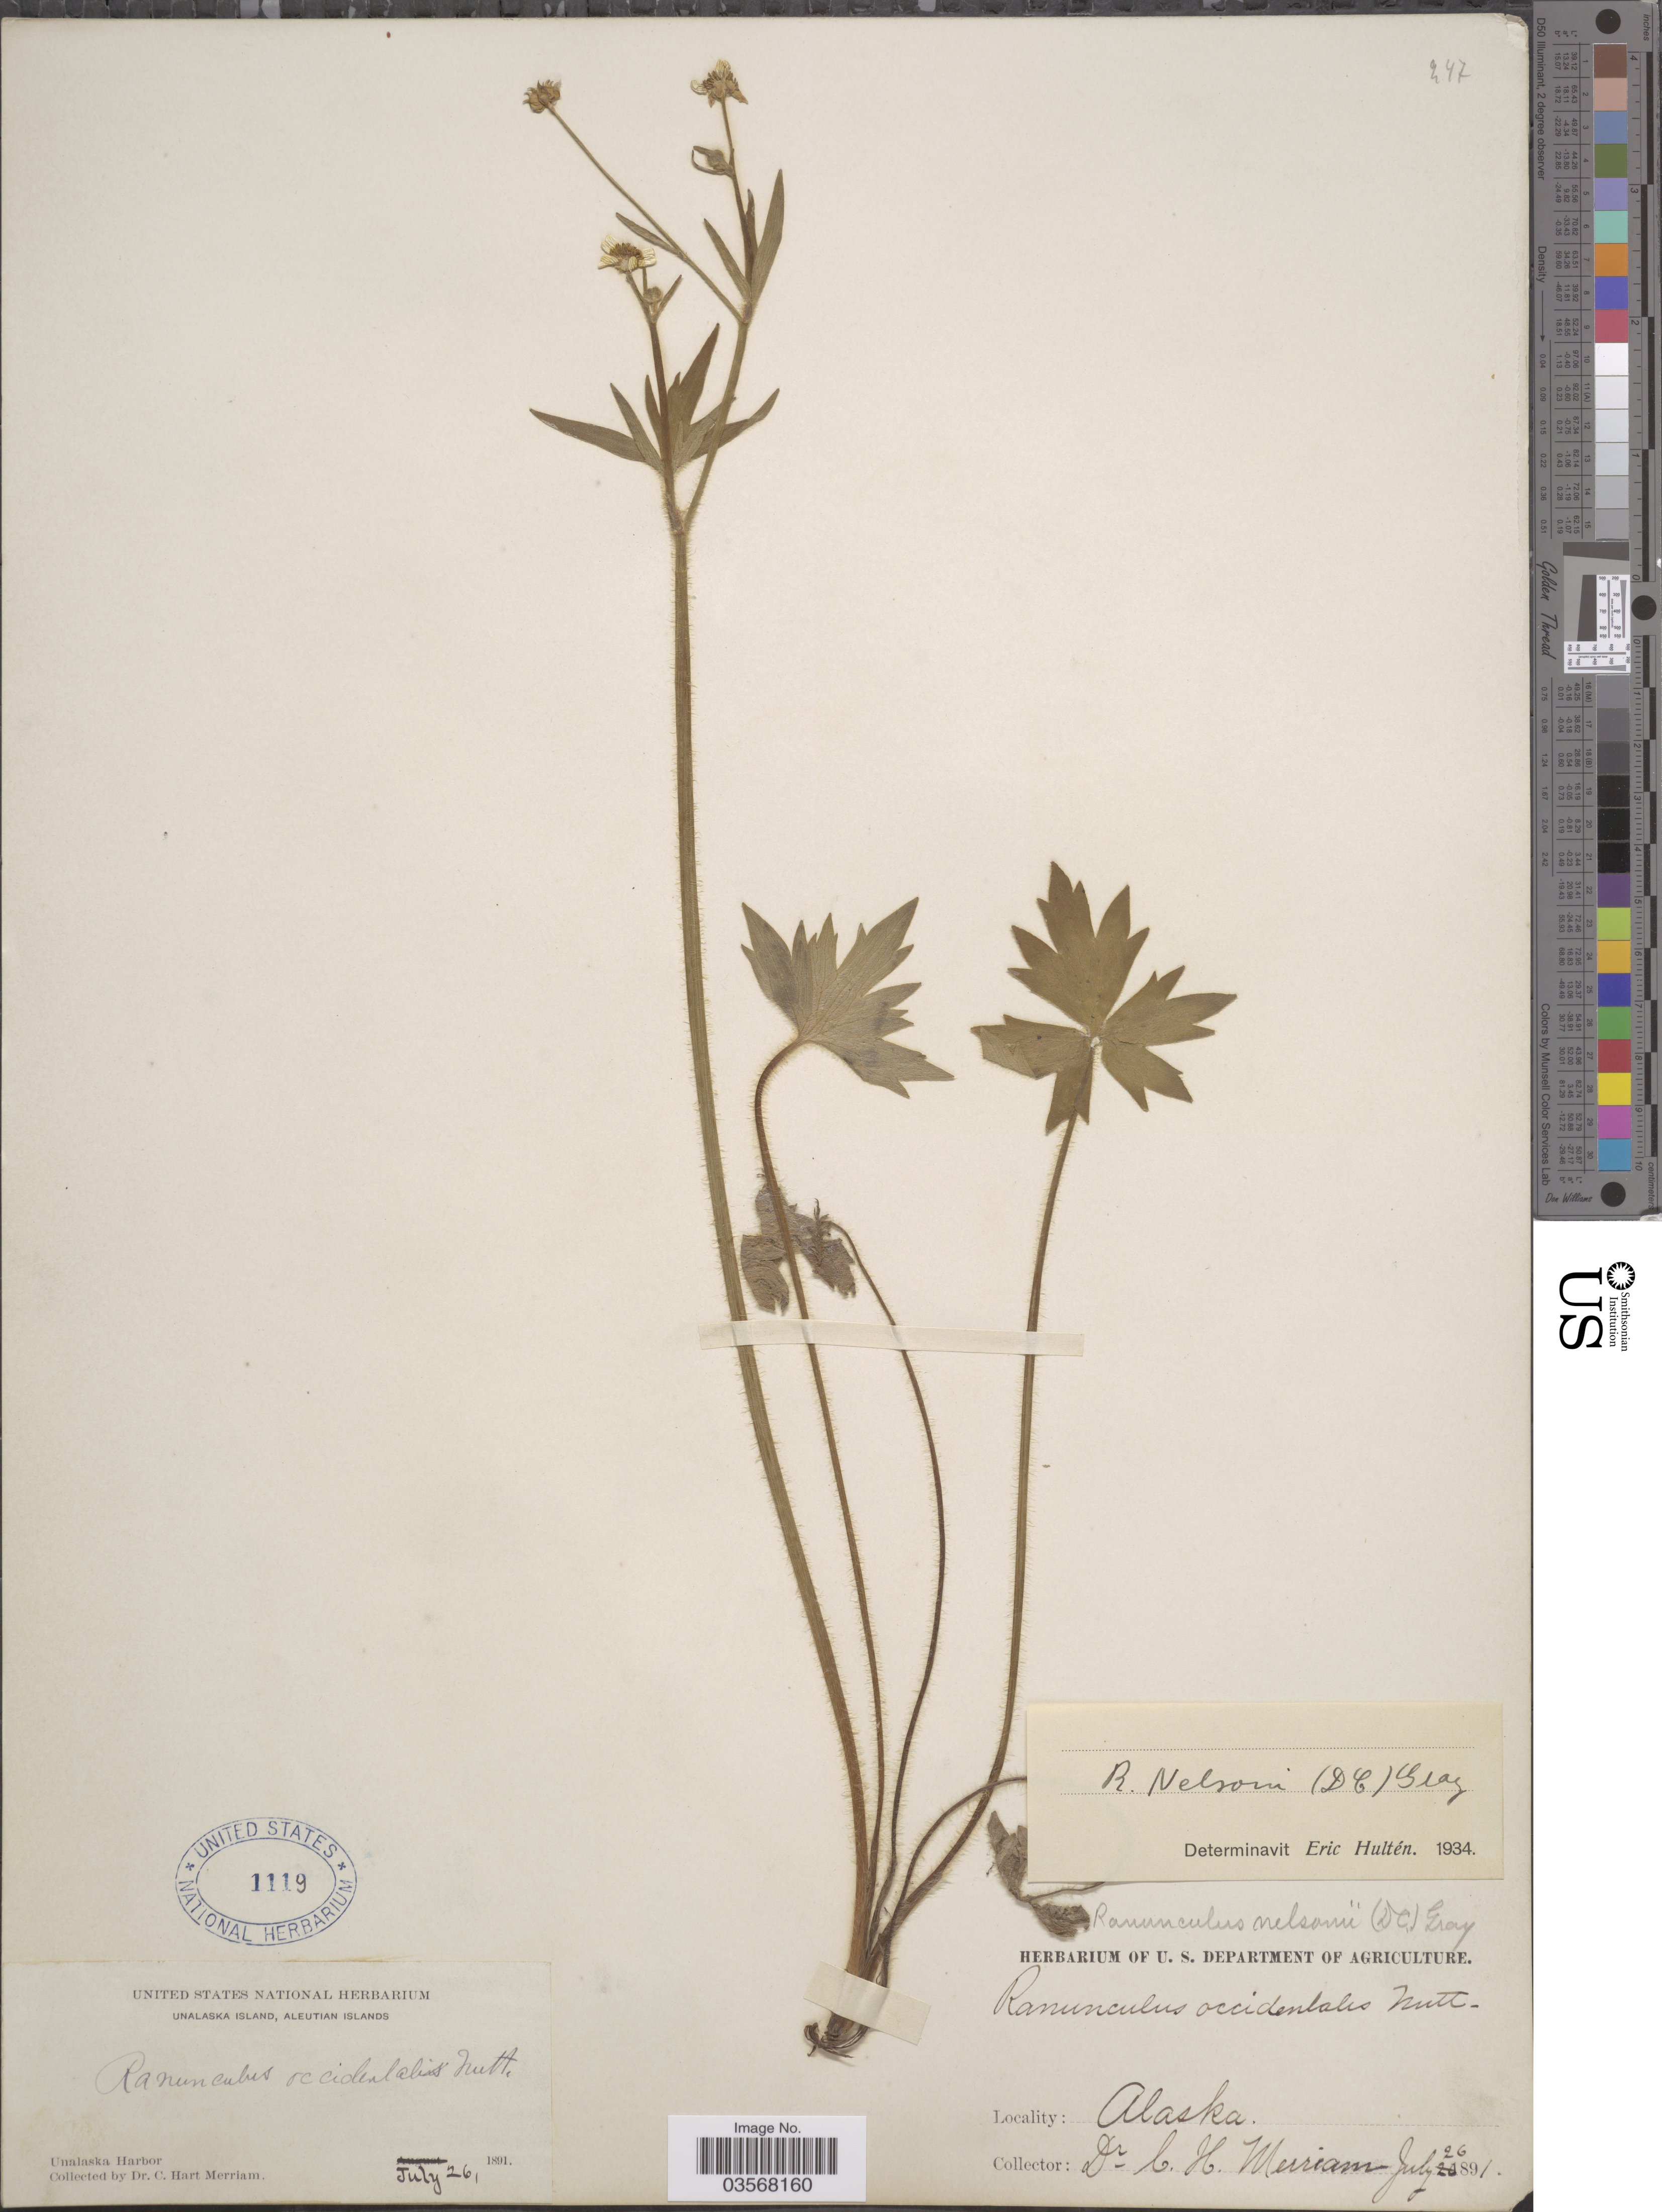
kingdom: Plantae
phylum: Tracheophyta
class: Magnoliopsida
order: Ranunculales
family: Ranunculaceae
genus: Ranunculus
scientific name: Ranunculus occidentalis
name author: Nutt.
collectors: C. Merriam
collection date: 1891-07-26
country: United States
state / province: Alaska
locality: Unalaska Island, Aleutian Islands. Unalaska Harbor.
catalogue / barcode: US 1119